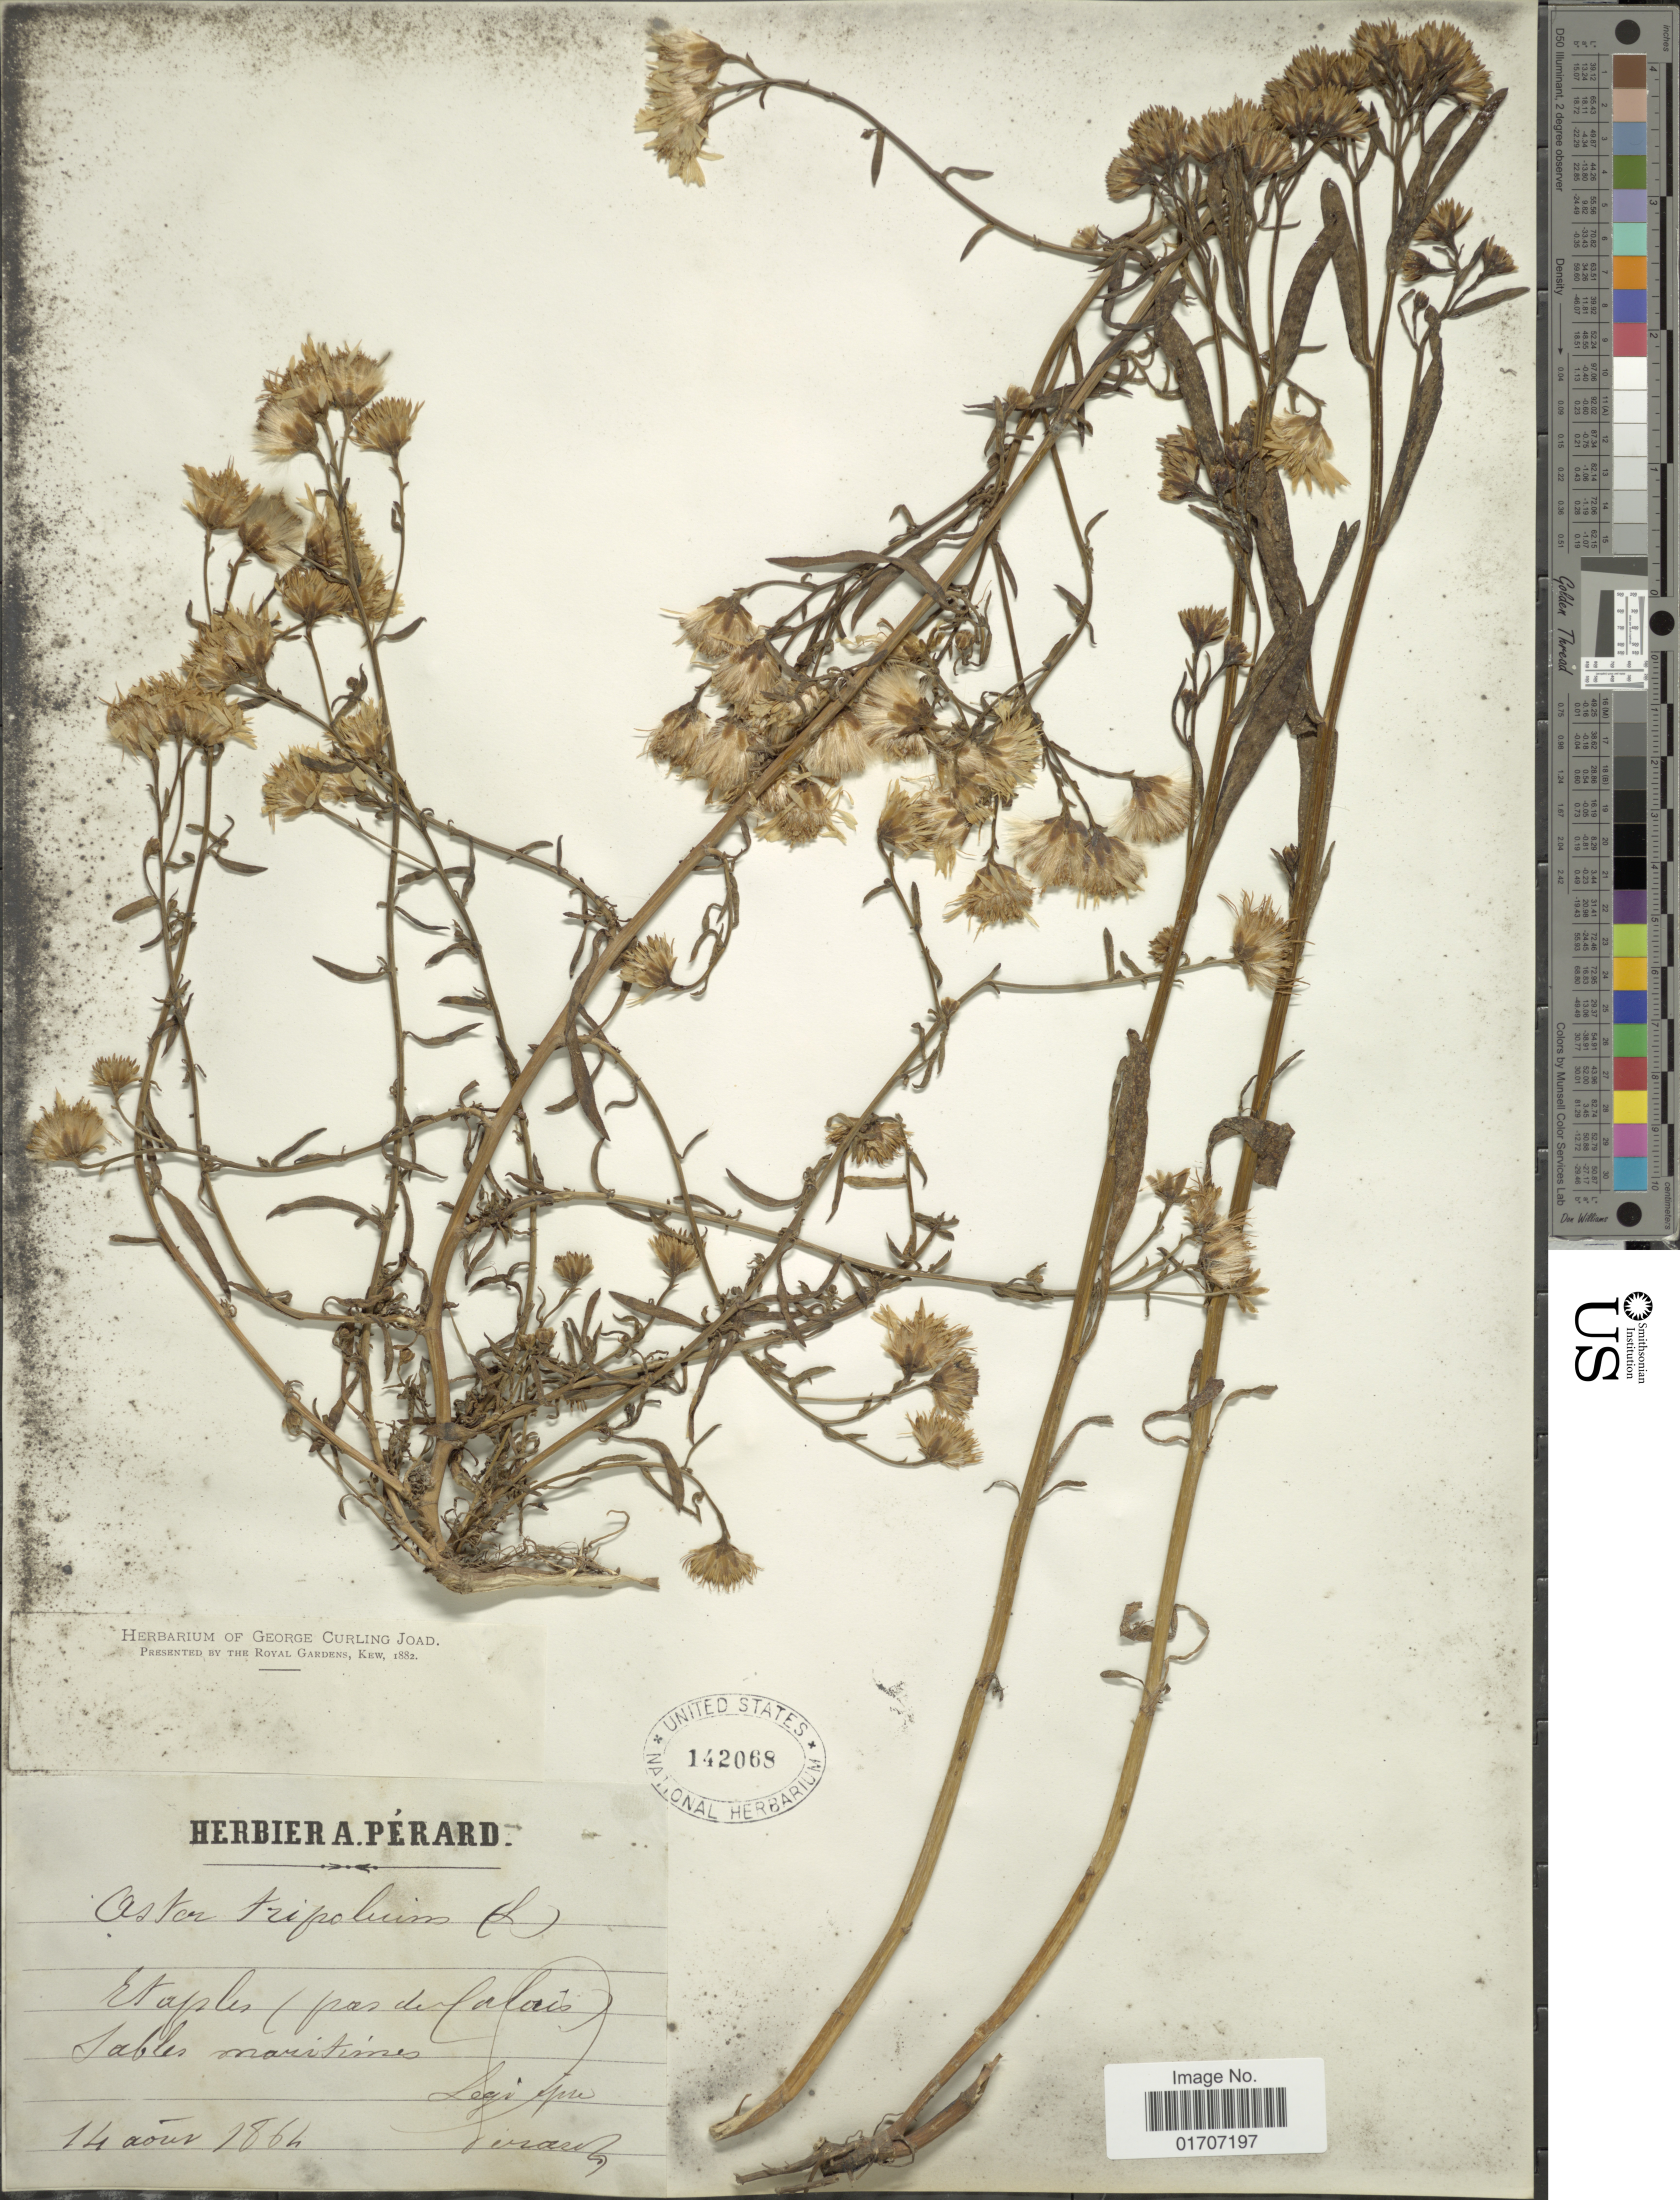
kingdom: Plantae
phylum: Tracheophyta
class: Magnoliopsida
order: Asterales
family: Asteraceae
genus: Tripolium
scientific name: Tripolium pannonicum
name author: (Jacq.) Dobrocz.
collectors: A. Perard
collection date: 1866-08-14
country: France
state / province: Hauts-de-France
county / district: Pas-de-Calais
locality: Staples (pras de la louis) Tables Maritimes [interpreted]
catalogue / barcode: US 142068